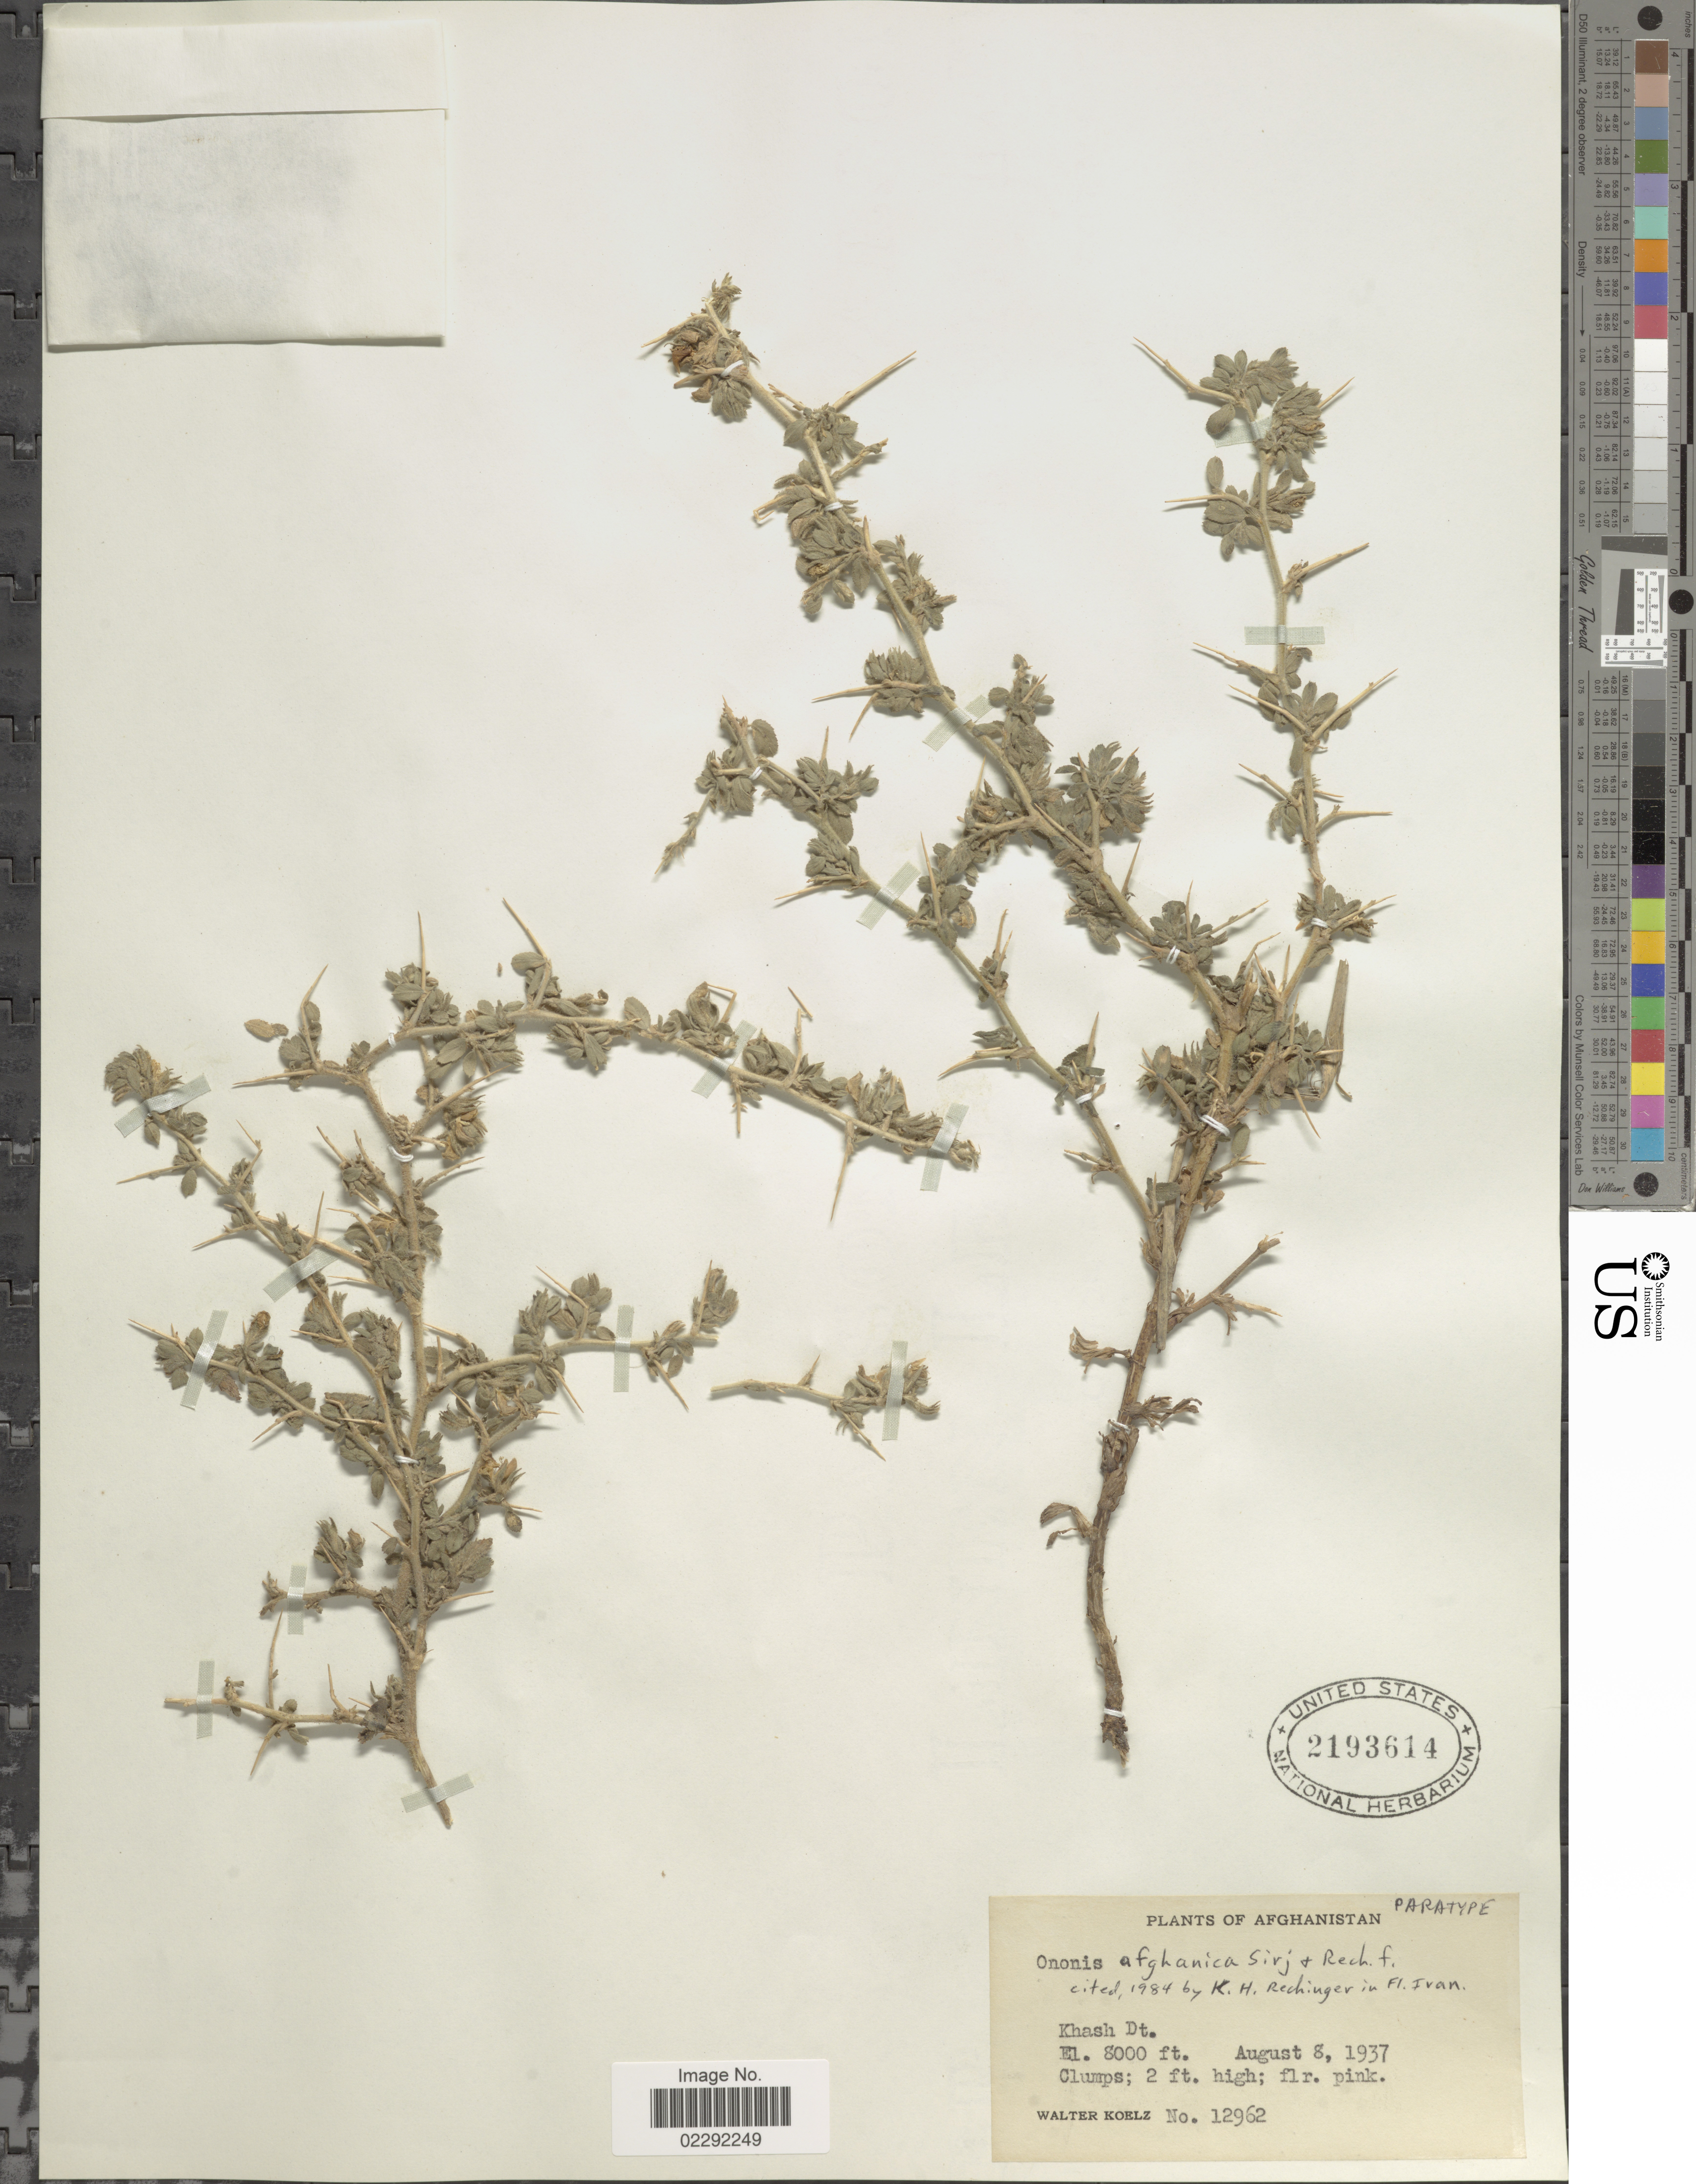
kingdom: Plantae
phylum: Tracheophyta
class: Magnoliopsida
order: Fabales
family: Fabaceae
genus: Ononis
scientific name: Ononis afghanica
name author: Širj. & Rech. f.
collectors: W. N. Koelz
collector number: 12962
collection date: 1937-08-08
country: Afghanistan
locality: Khash Dt.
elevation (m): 2438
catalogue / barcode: US 2193614